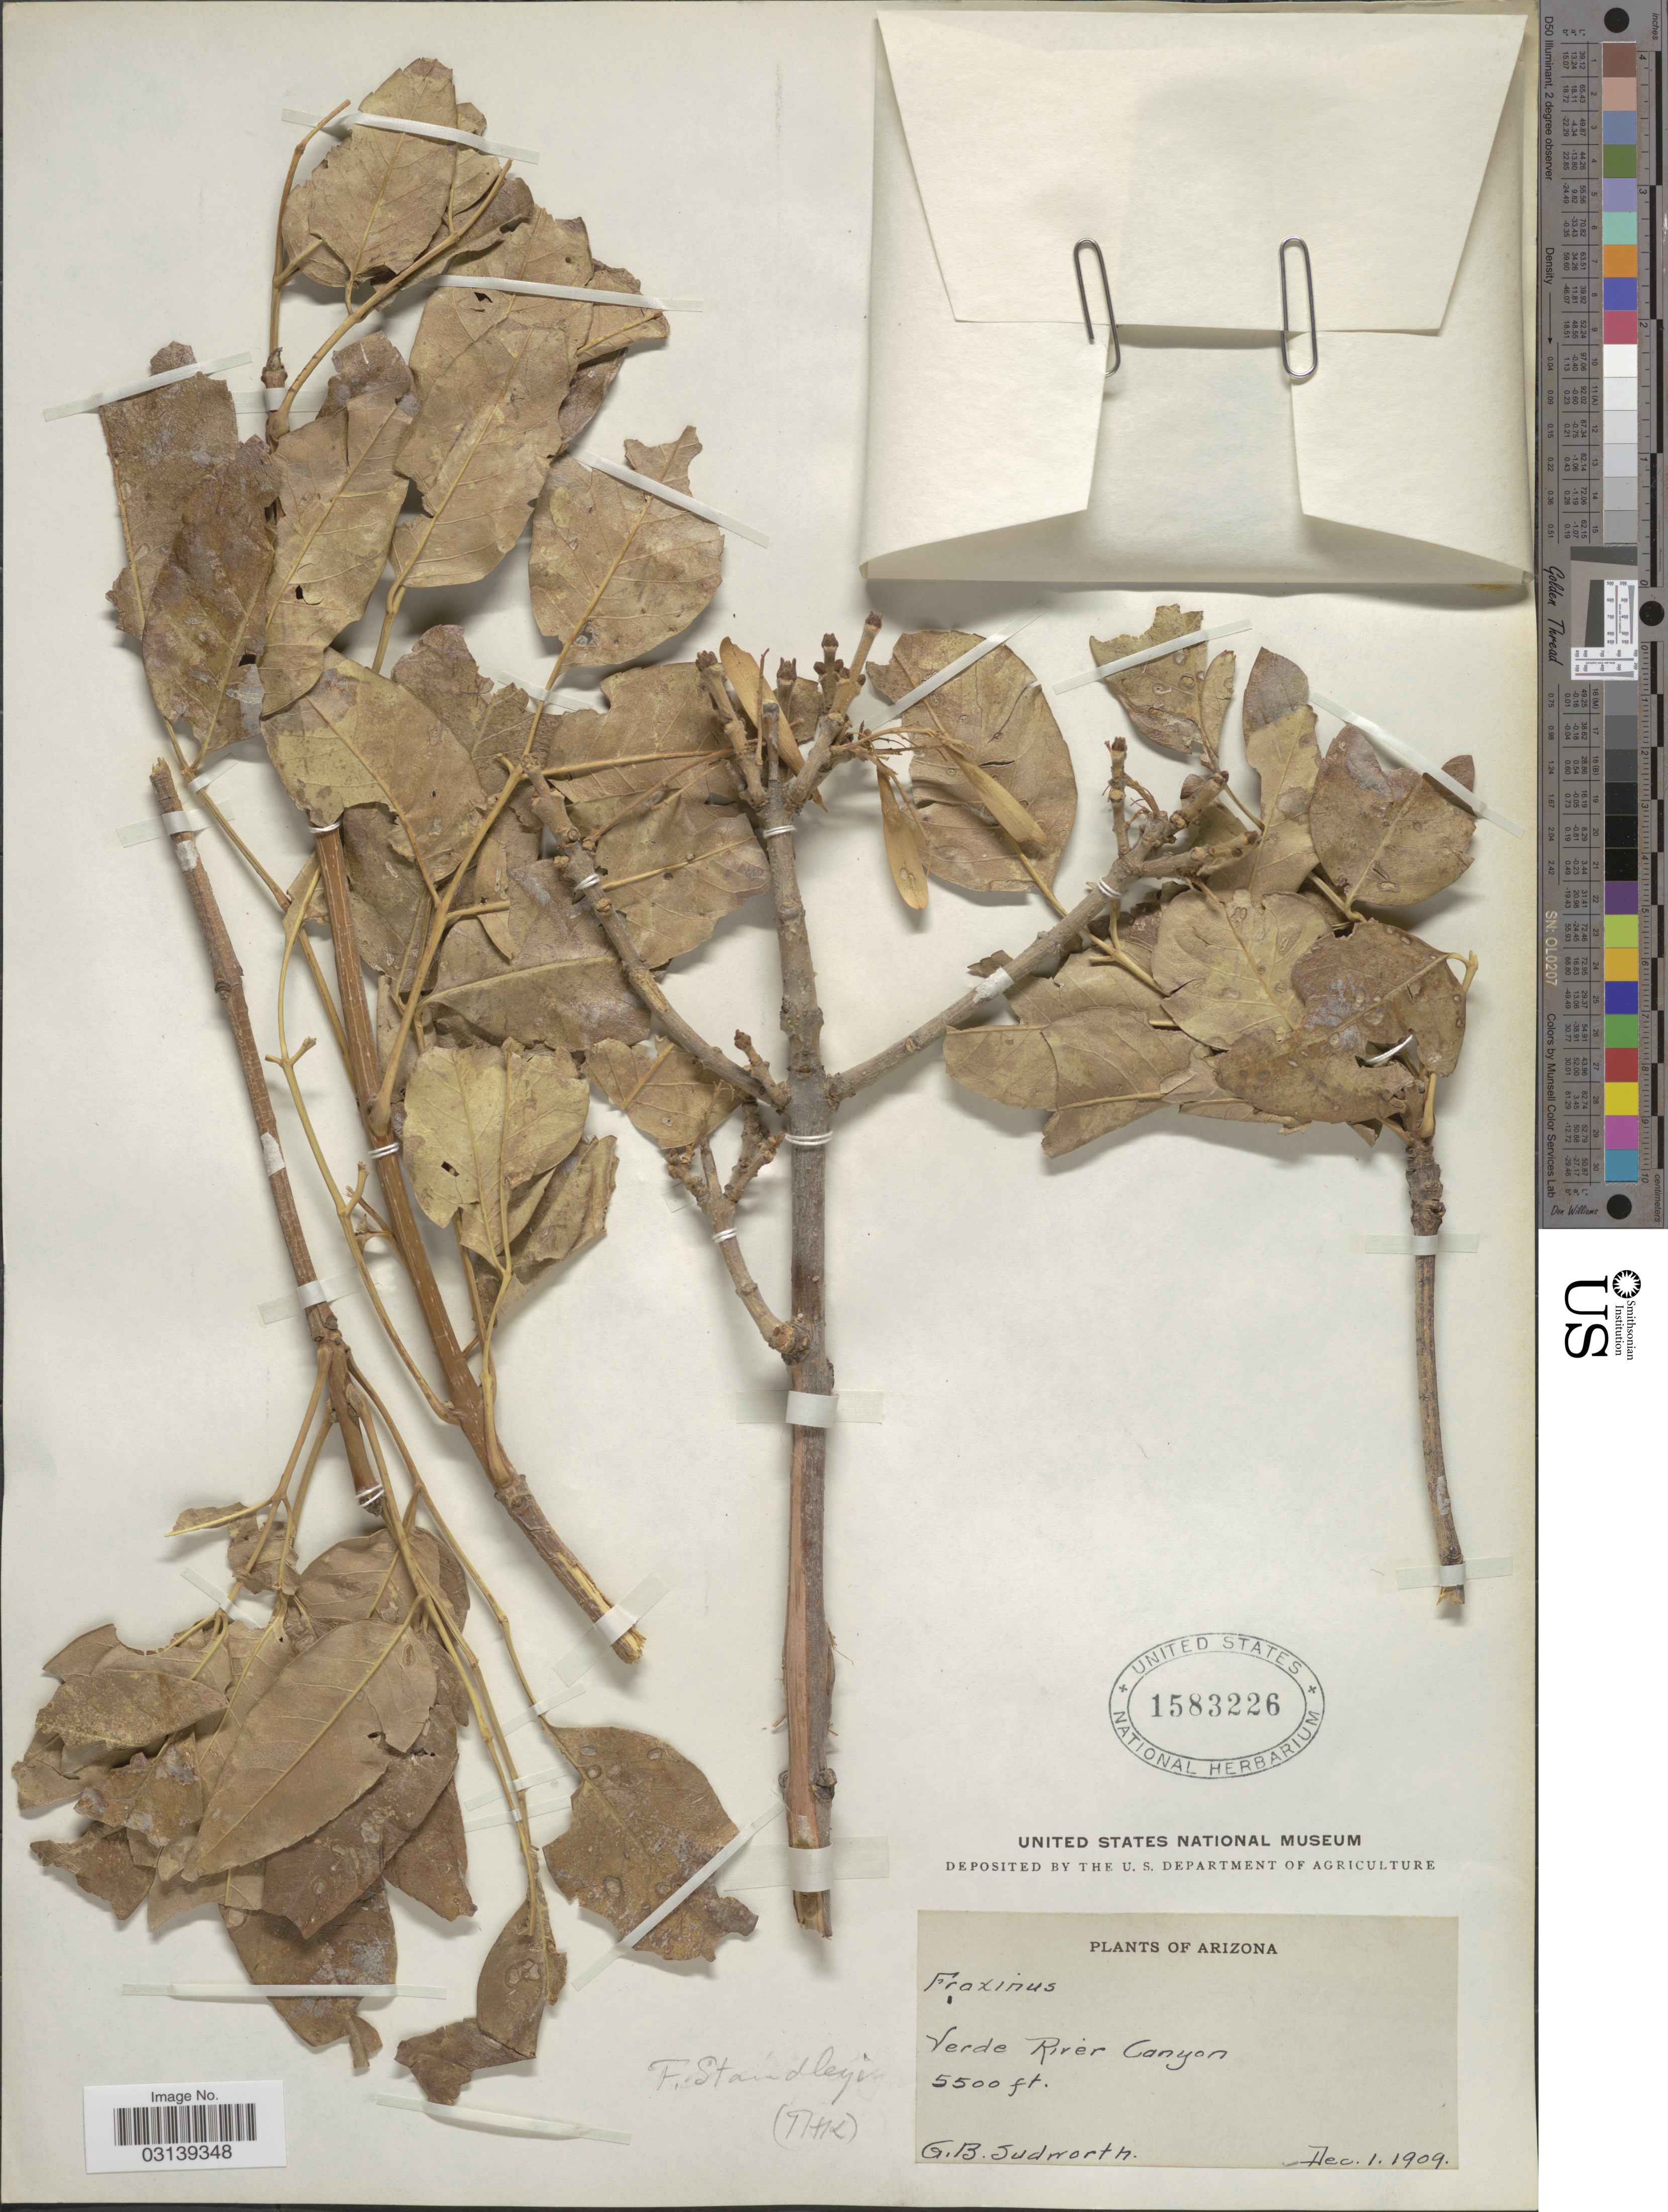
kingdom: Plantae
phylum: Tracheophyta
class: Magnoliopsida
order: Lamiales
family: Oleaceae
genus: Fraxinus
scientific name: Fraxinus velutina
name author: Torr.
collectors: G. B. Sudworth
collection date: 1909-12-01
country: United States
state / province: Arizona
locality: Verde River Canyon.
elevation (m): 1676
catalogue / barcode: US 1583226